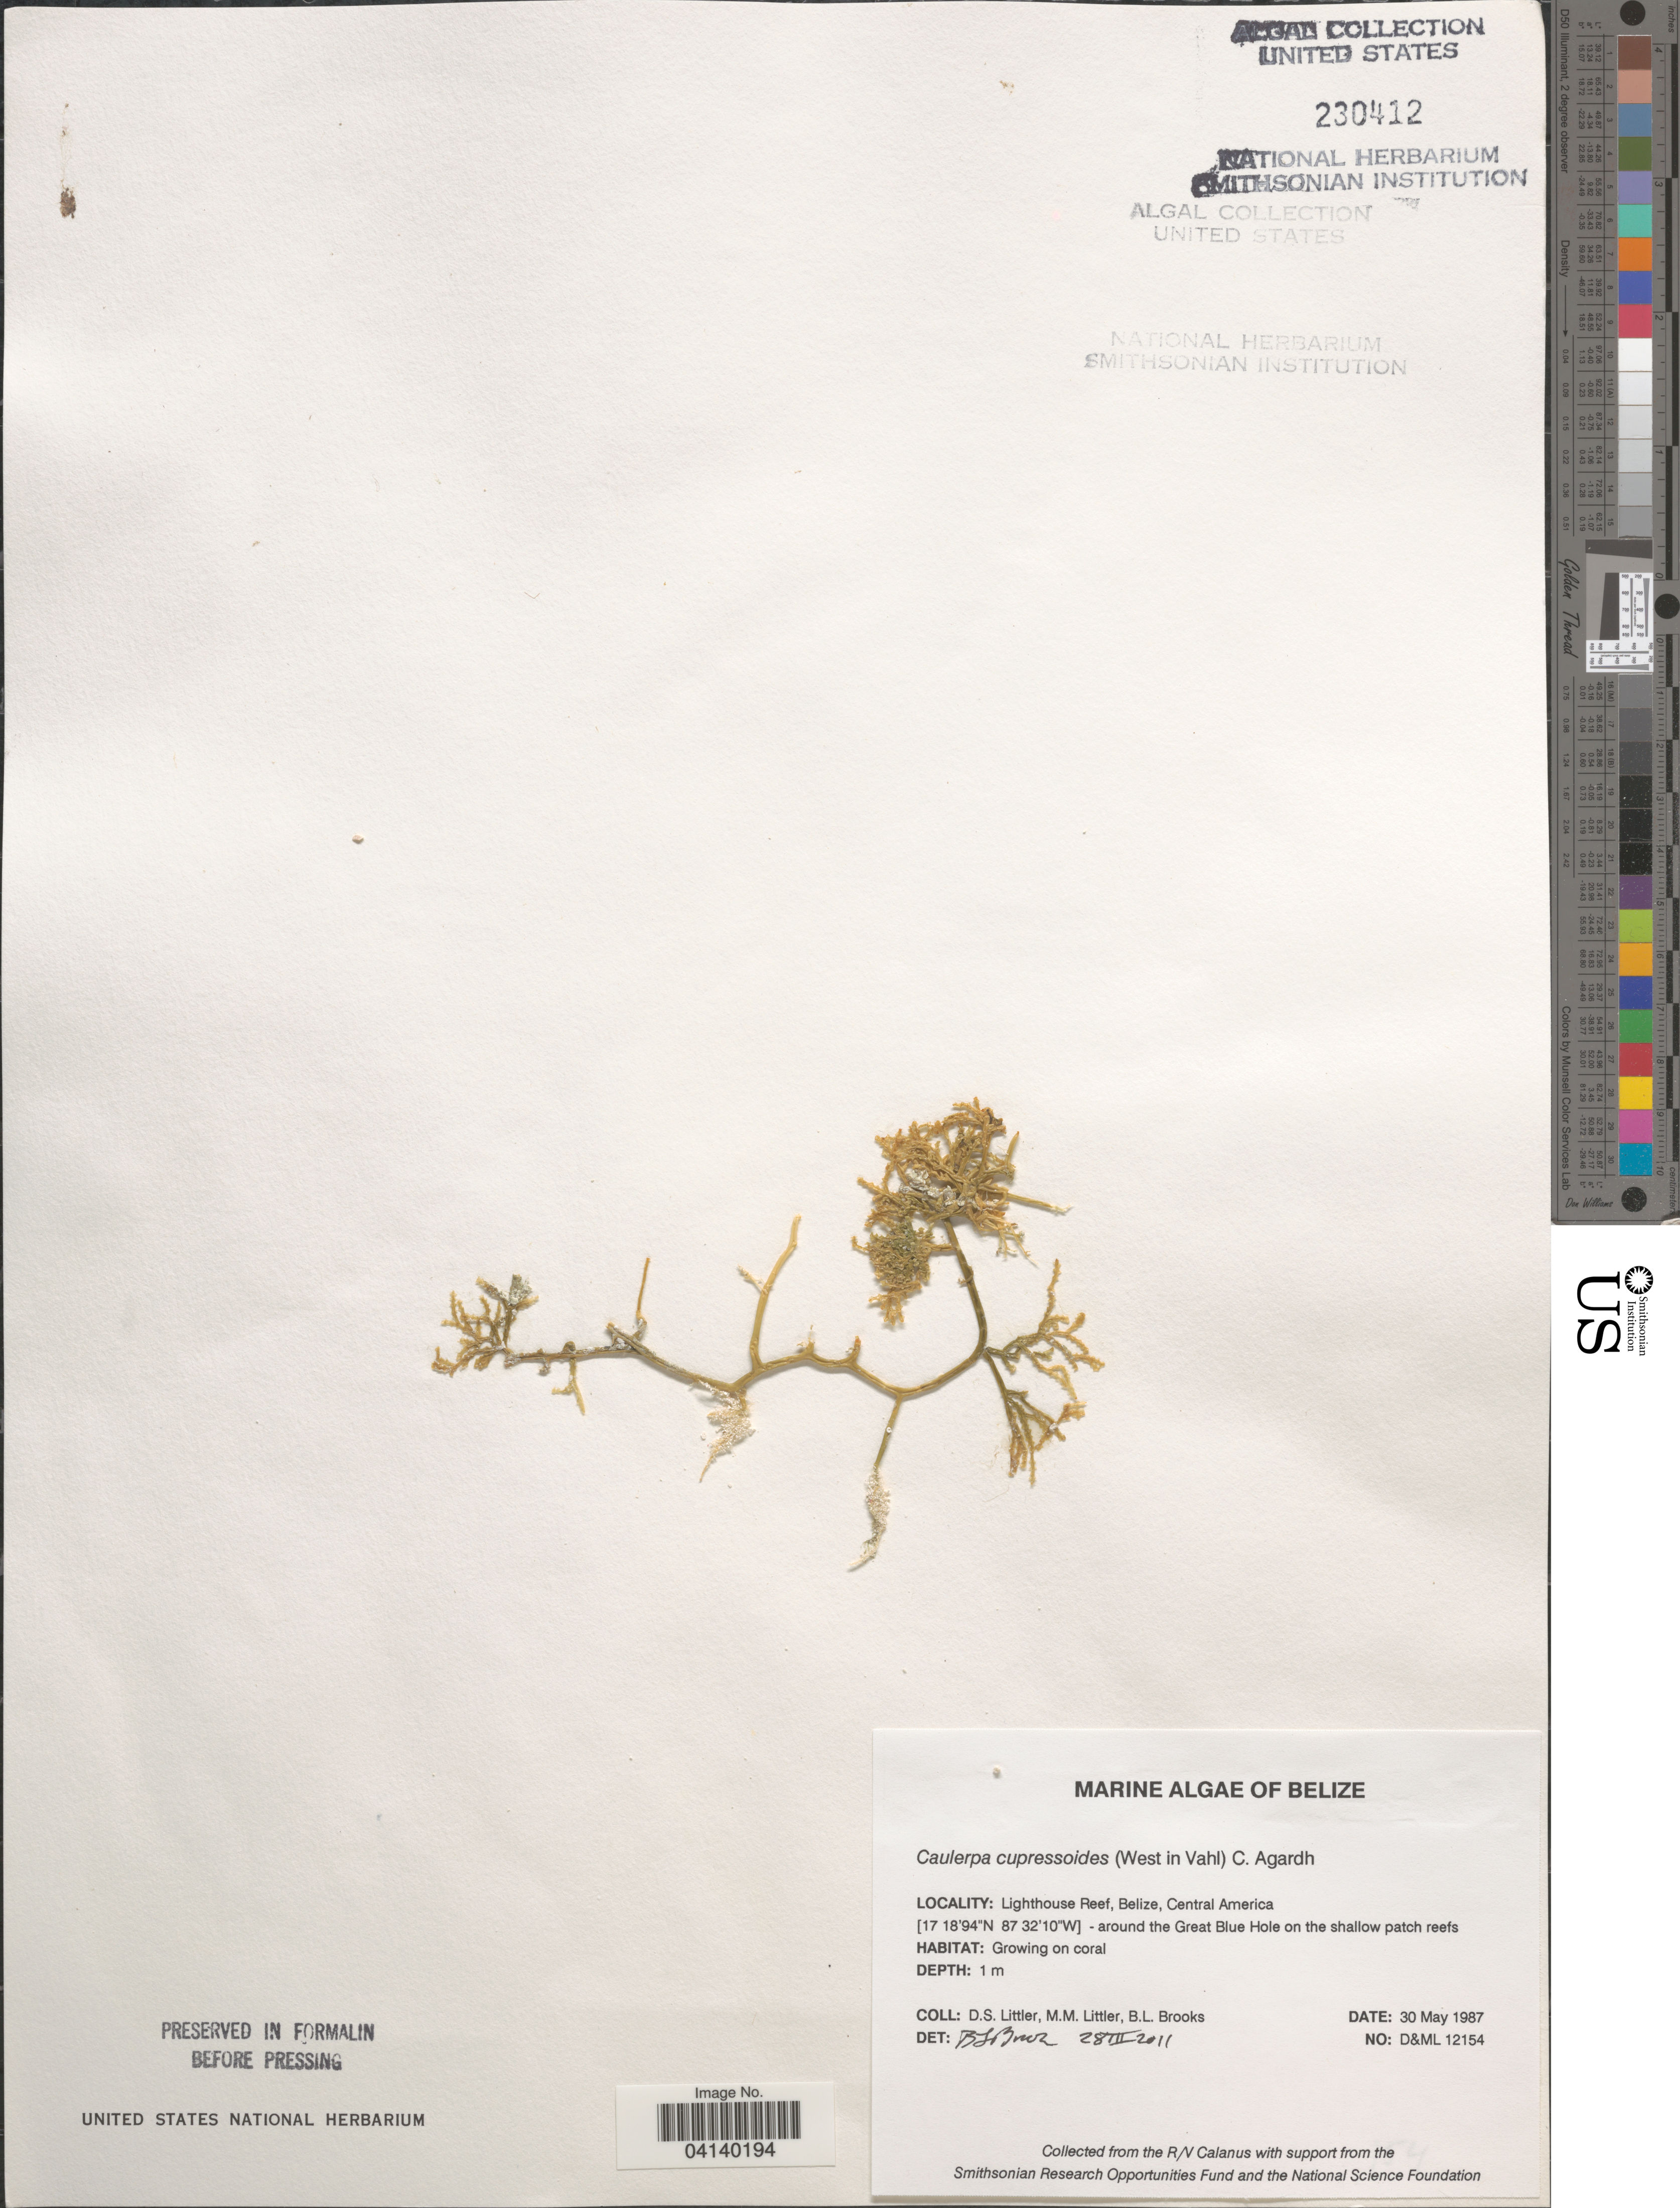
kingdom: Plantae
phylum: Chlorophyta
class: Ulvophyceae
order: Bryopsidales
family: Caulerpaceae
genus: Caulerpa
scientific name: Caulerpa cupressoides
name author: (Vahl) C. Agardh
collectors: D. S. Littler & B. Brooks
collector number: D&ML12154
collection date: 1987-05-30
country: Belize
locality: Lighthouse Reef - around the Great Blue Hole on the shallow patch reefs.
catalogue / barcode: US 230412